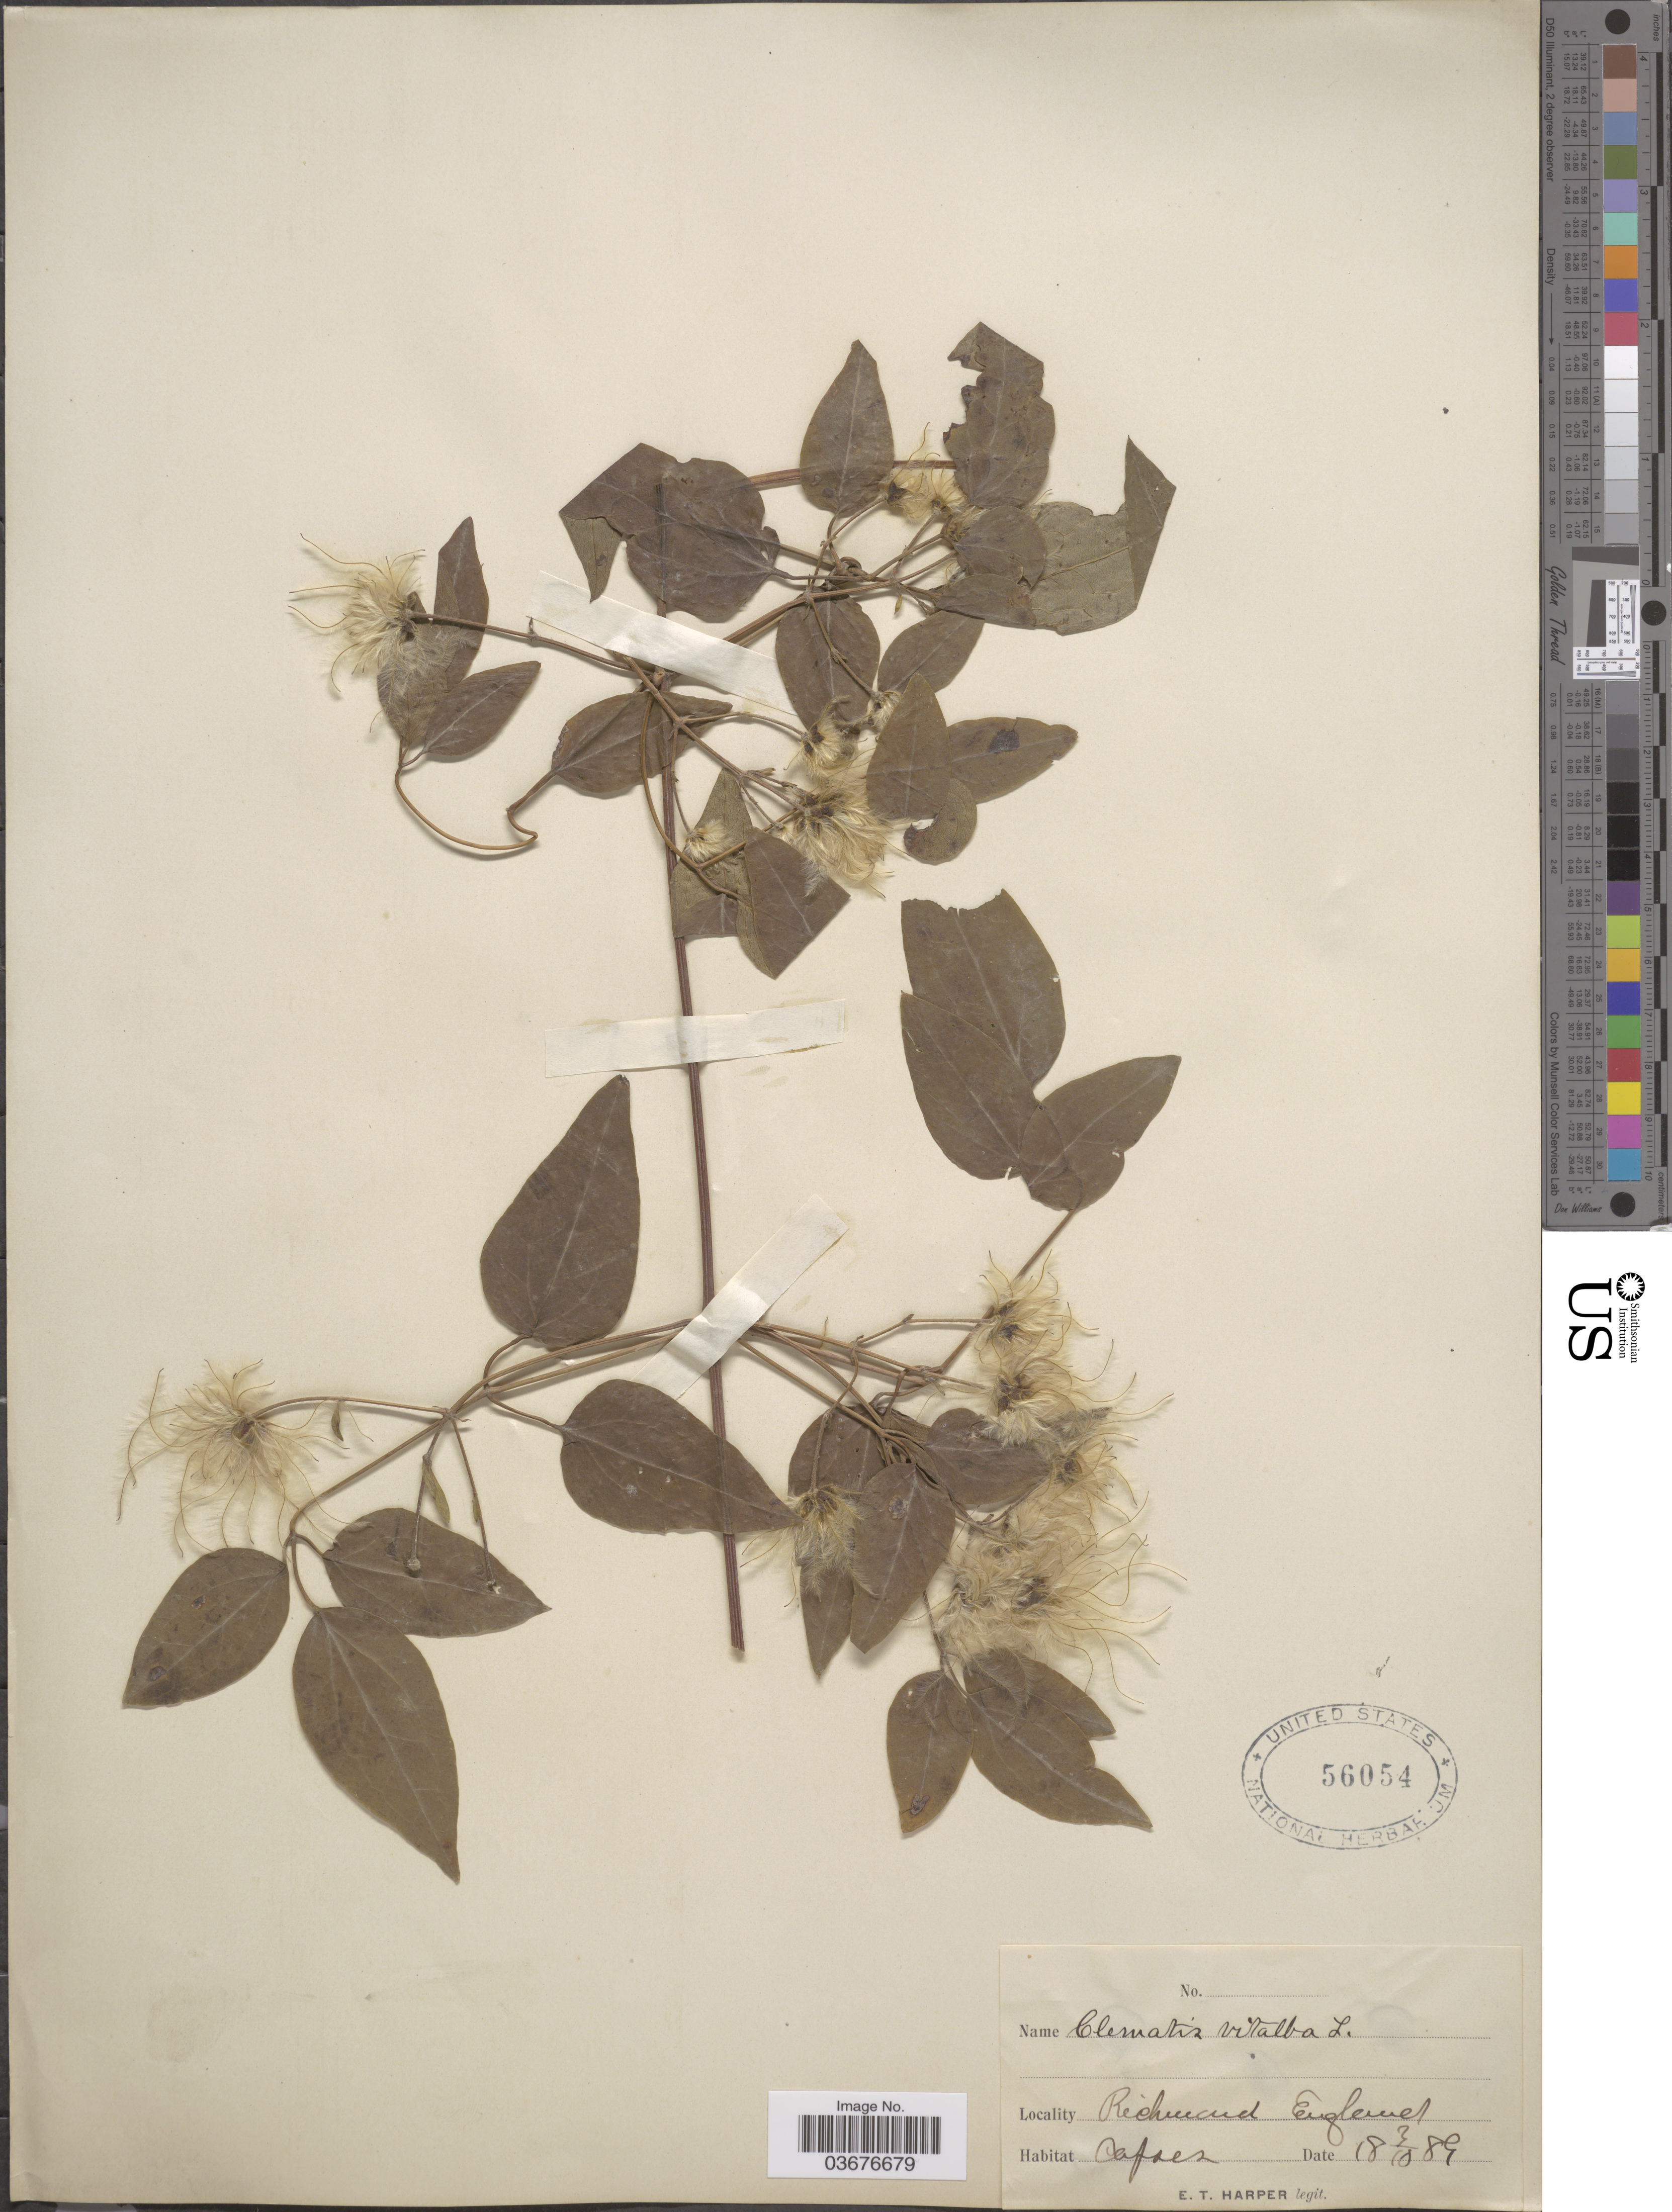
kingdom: Plantae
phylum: Tracheophyta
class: Magnoliopsida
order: Ranunculales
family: Ranunculaceae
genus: Clematis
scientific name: Clematis vitalba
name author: L.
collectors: E. T. Harper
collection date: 1889-10-03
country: United Kingdom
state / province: England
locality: Richmond.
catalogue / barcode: US 56054